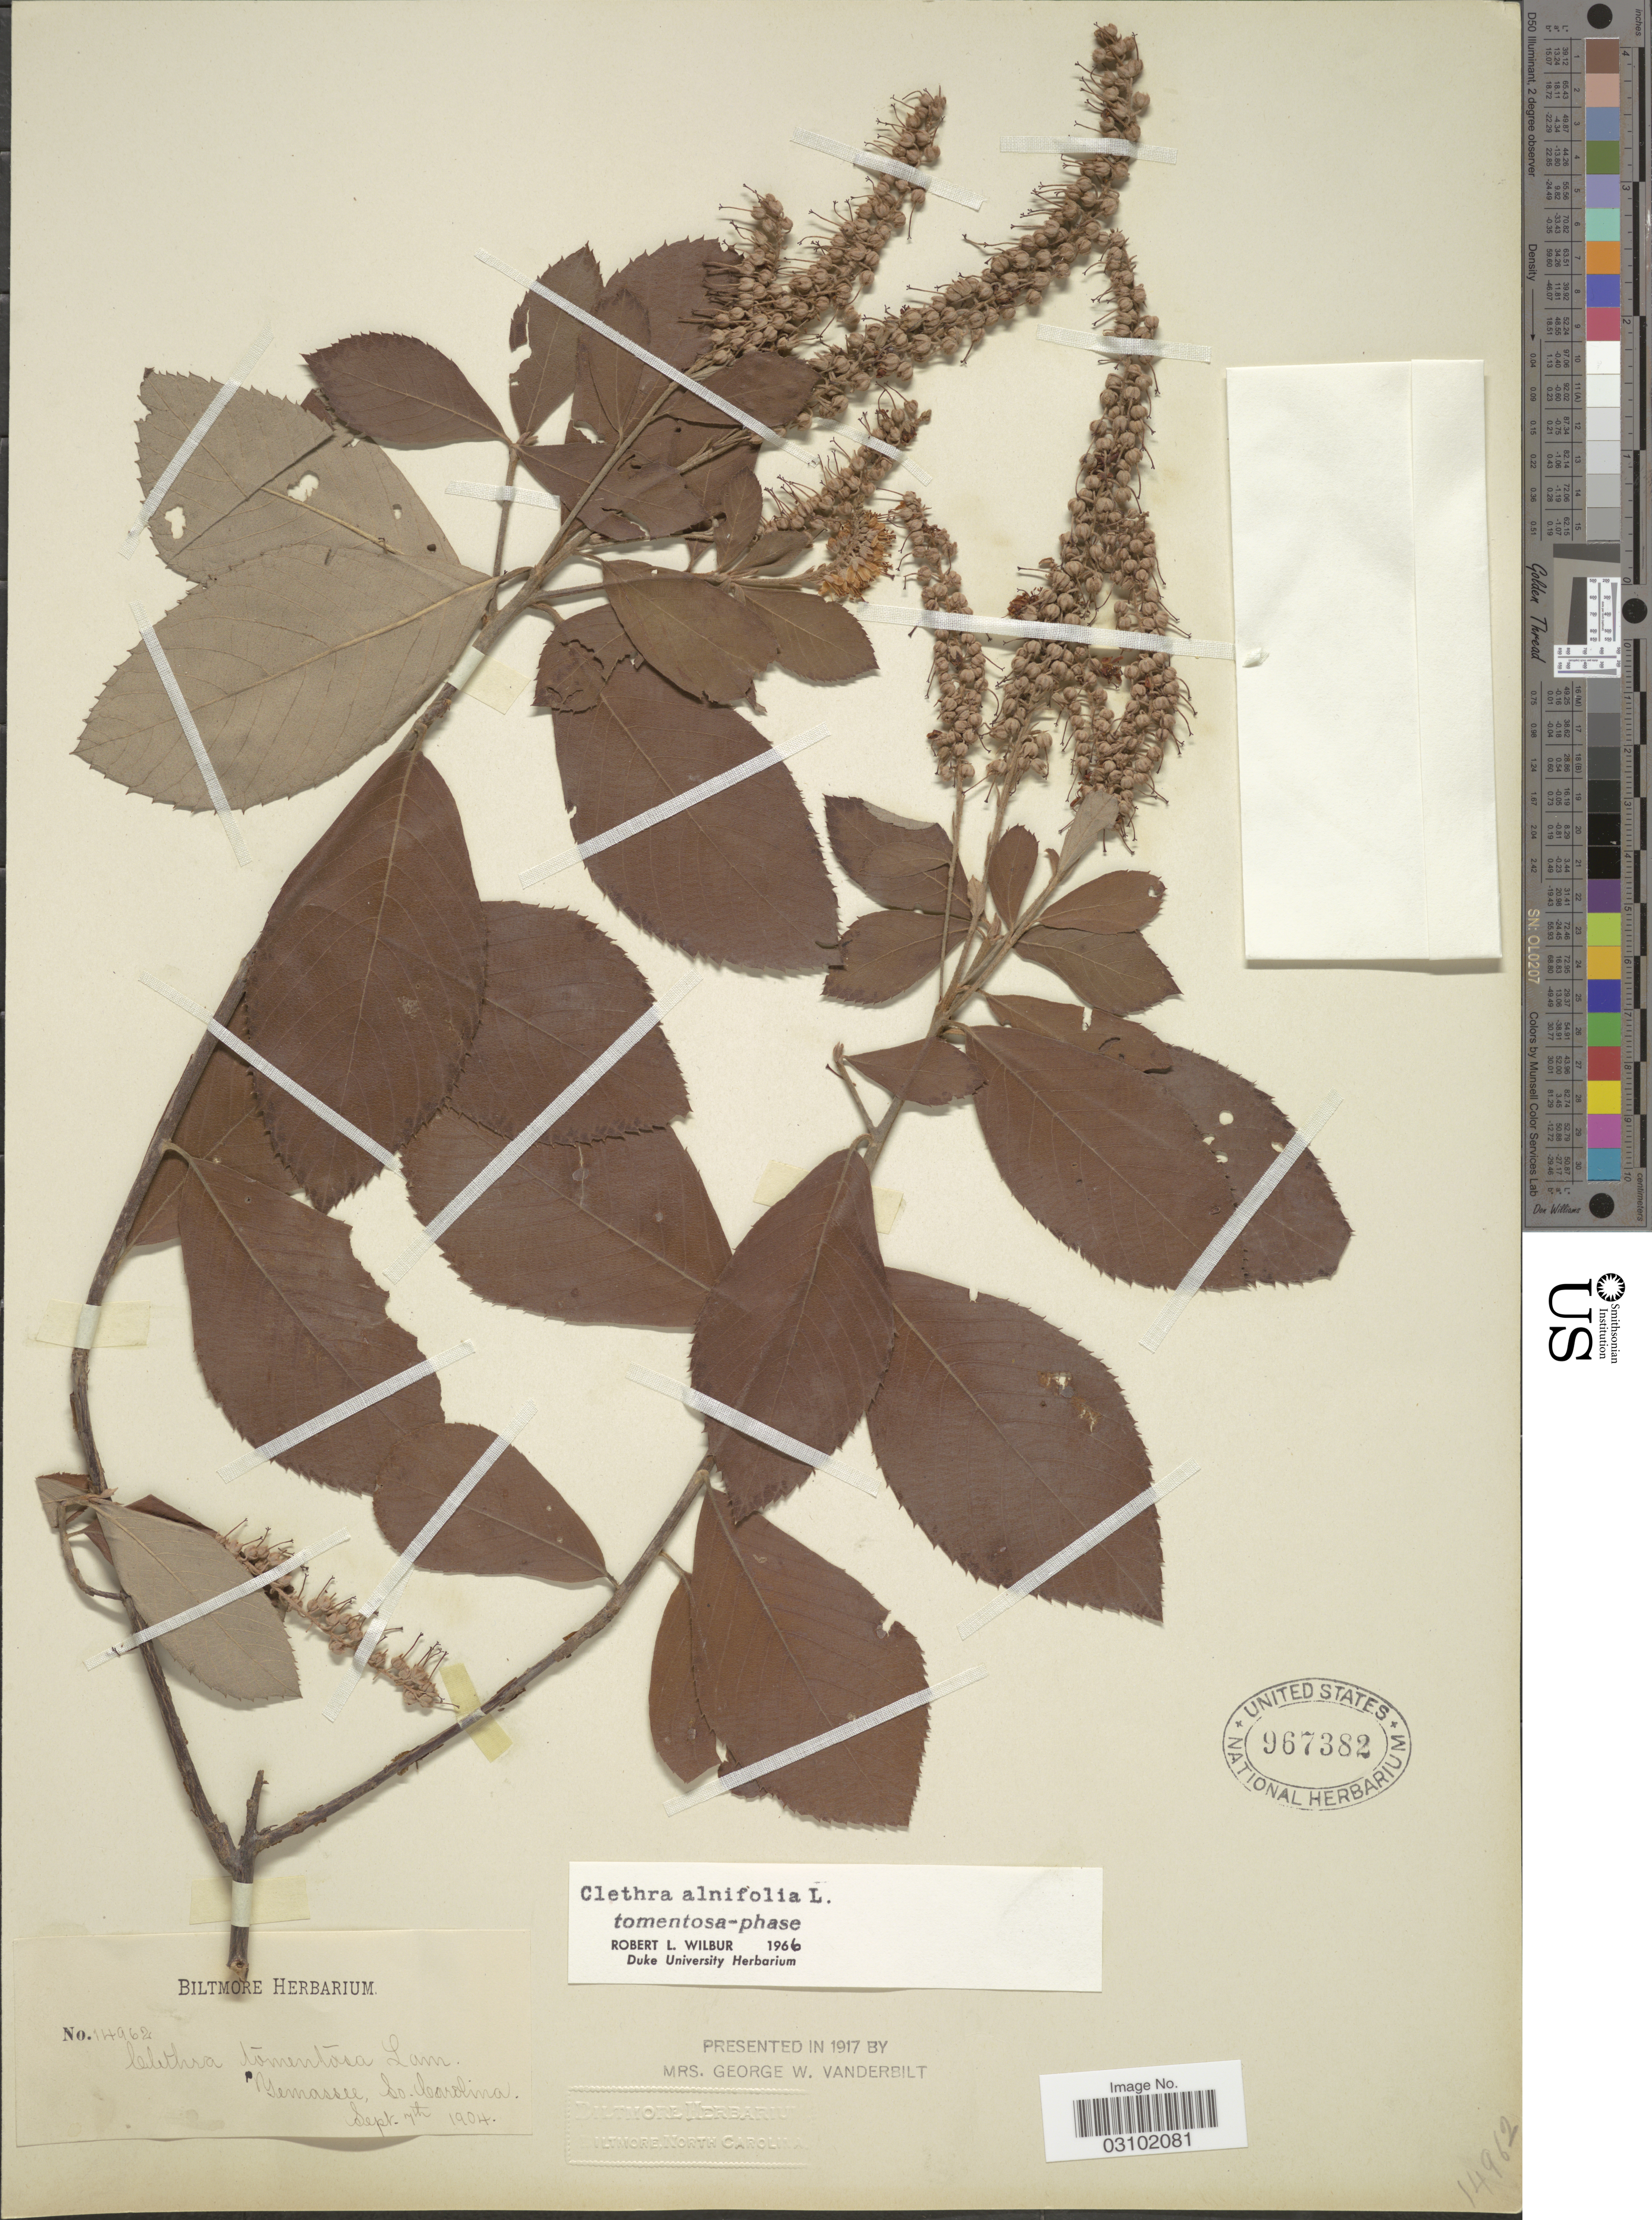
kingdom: Plantae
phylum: Tracheophyta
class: Magnoliopsida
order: Ericales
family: Clethraceae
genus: Clethra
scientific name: Clethra alnifolia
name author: L.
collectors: ex herb. Biltmore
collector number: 14962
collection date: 1904-09-07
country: United States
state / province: South Carolina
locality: Yemassee.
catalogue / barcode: US 967382